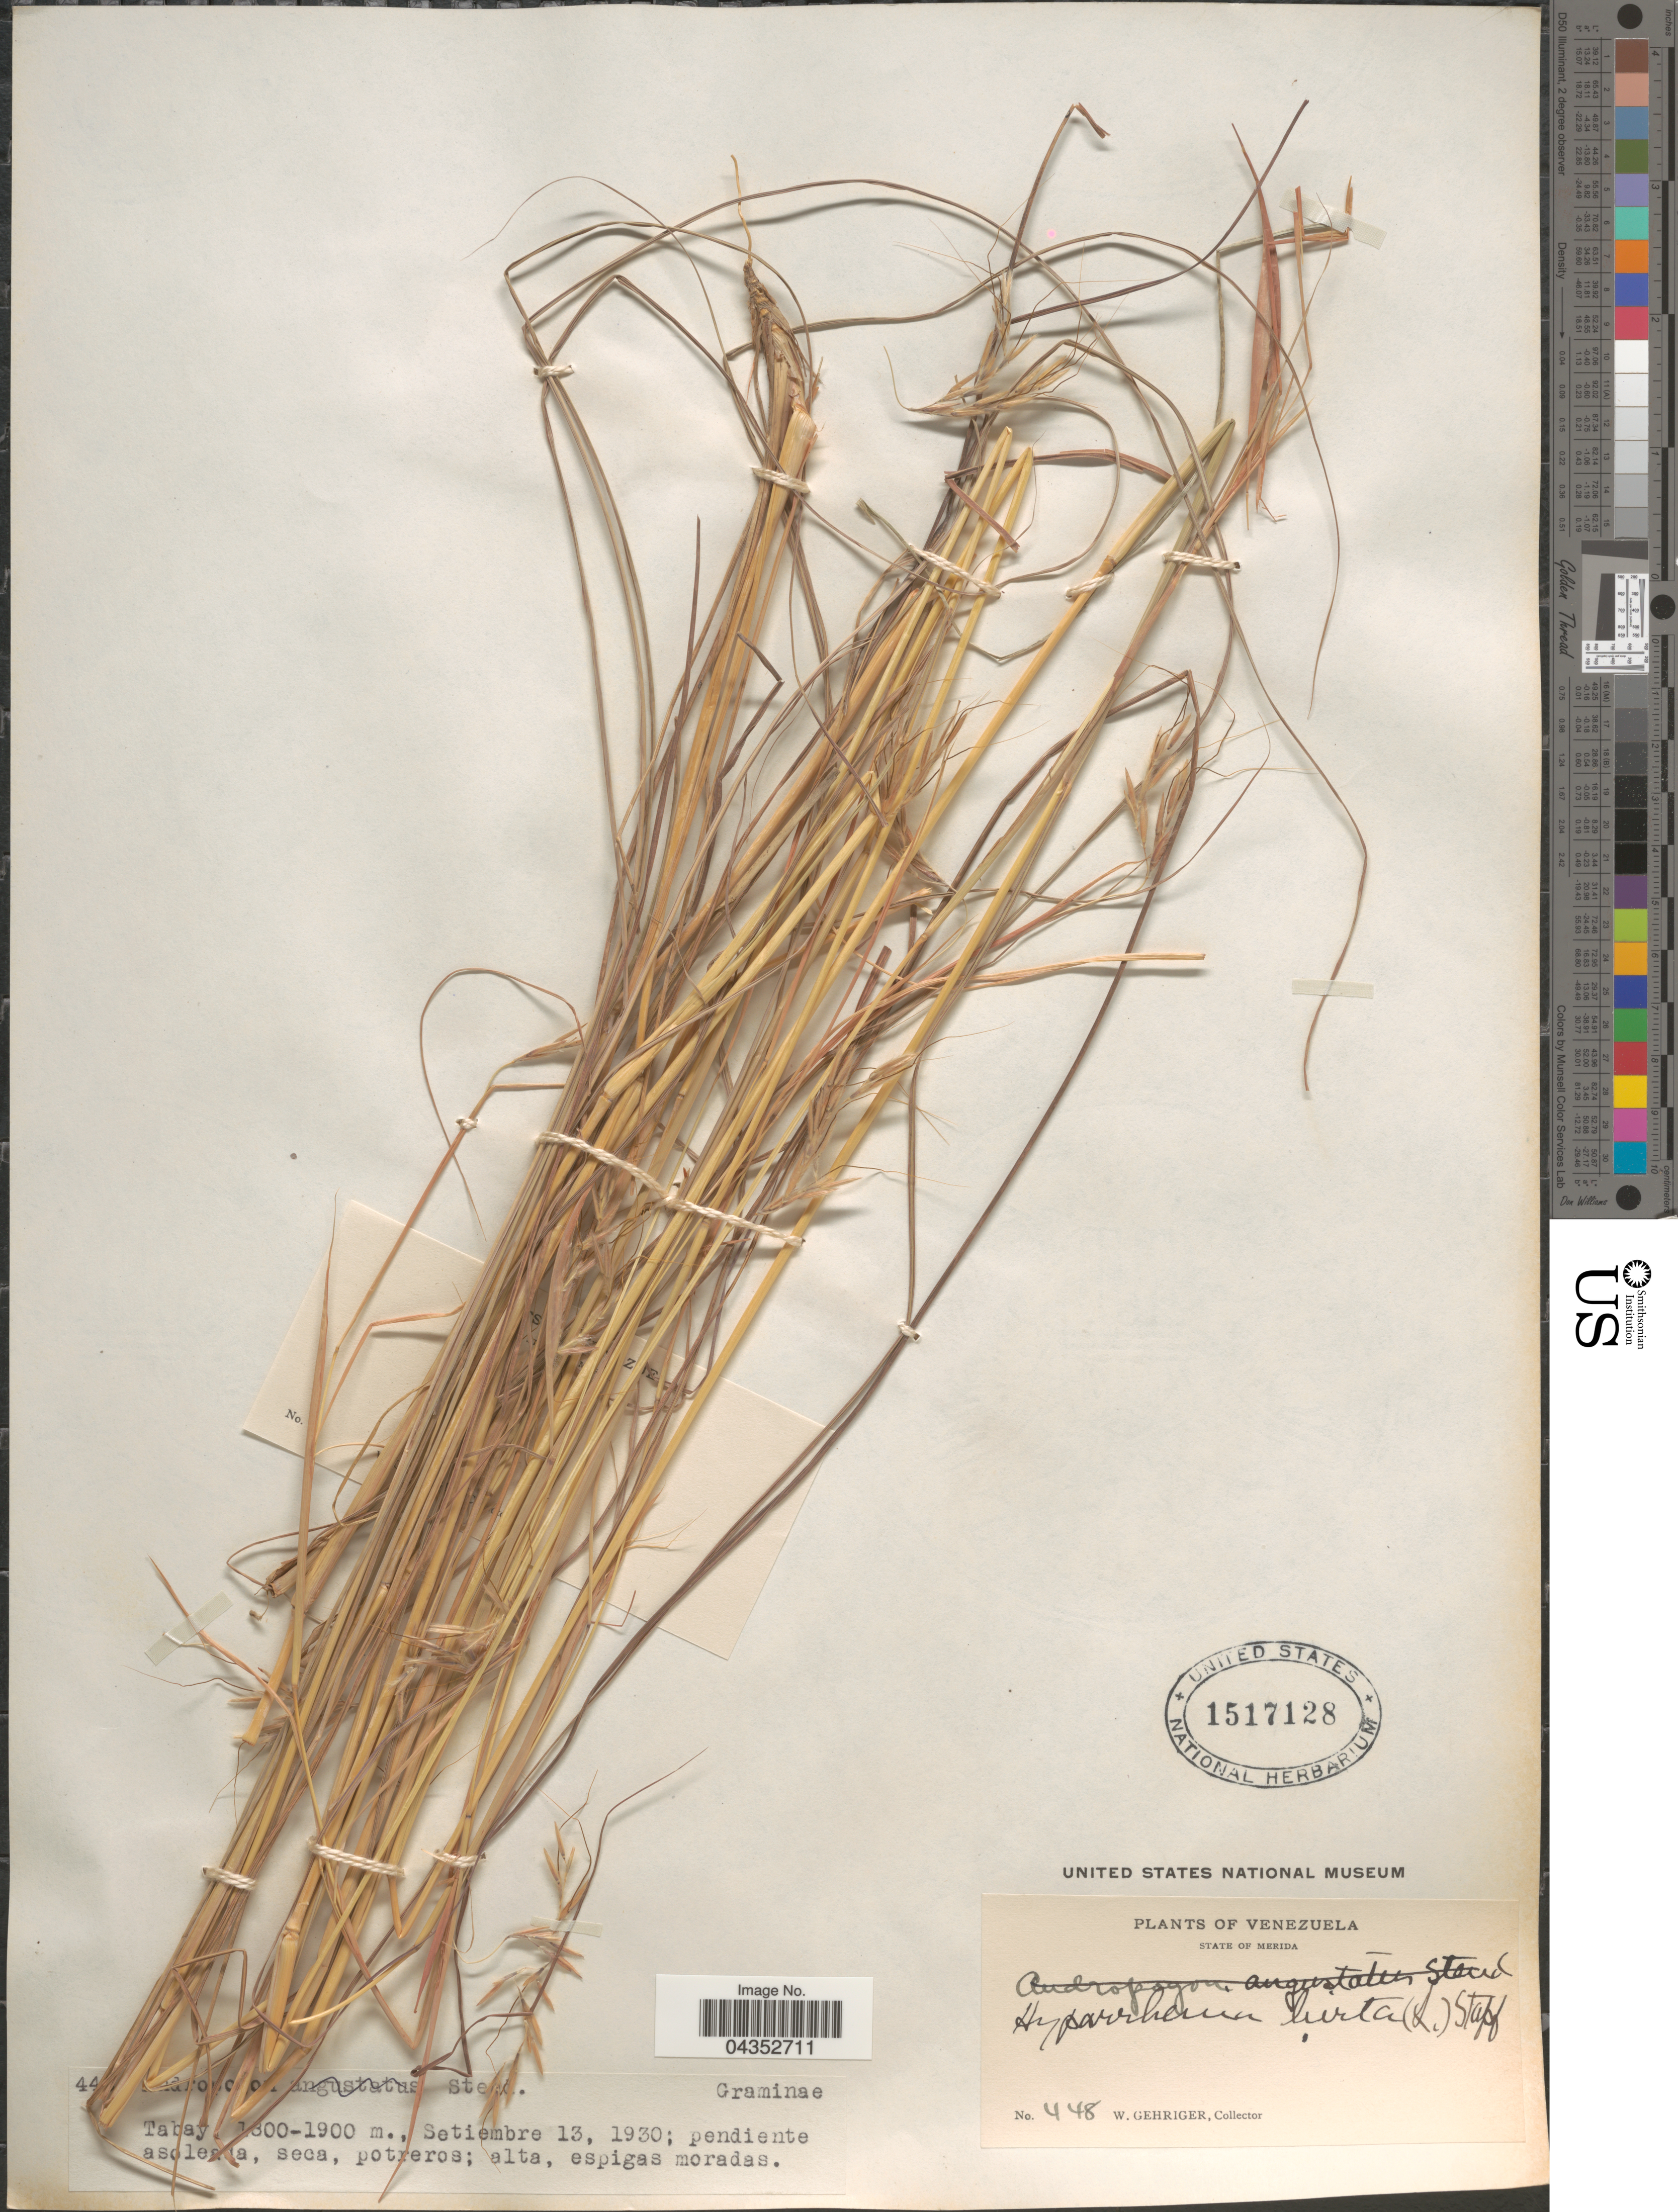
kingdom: Plantae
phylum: Tracheophyta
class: Liliopsida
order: Poales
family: Poaceae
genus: Hyparrhenia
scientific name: Hyparrhenia hirta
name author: (L.) Stapf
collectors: W. Gehriger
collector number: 448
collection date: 1930-09-13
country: Venezuela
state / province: Merida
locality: Tabay.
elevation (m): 1800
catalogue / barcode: US 1517128